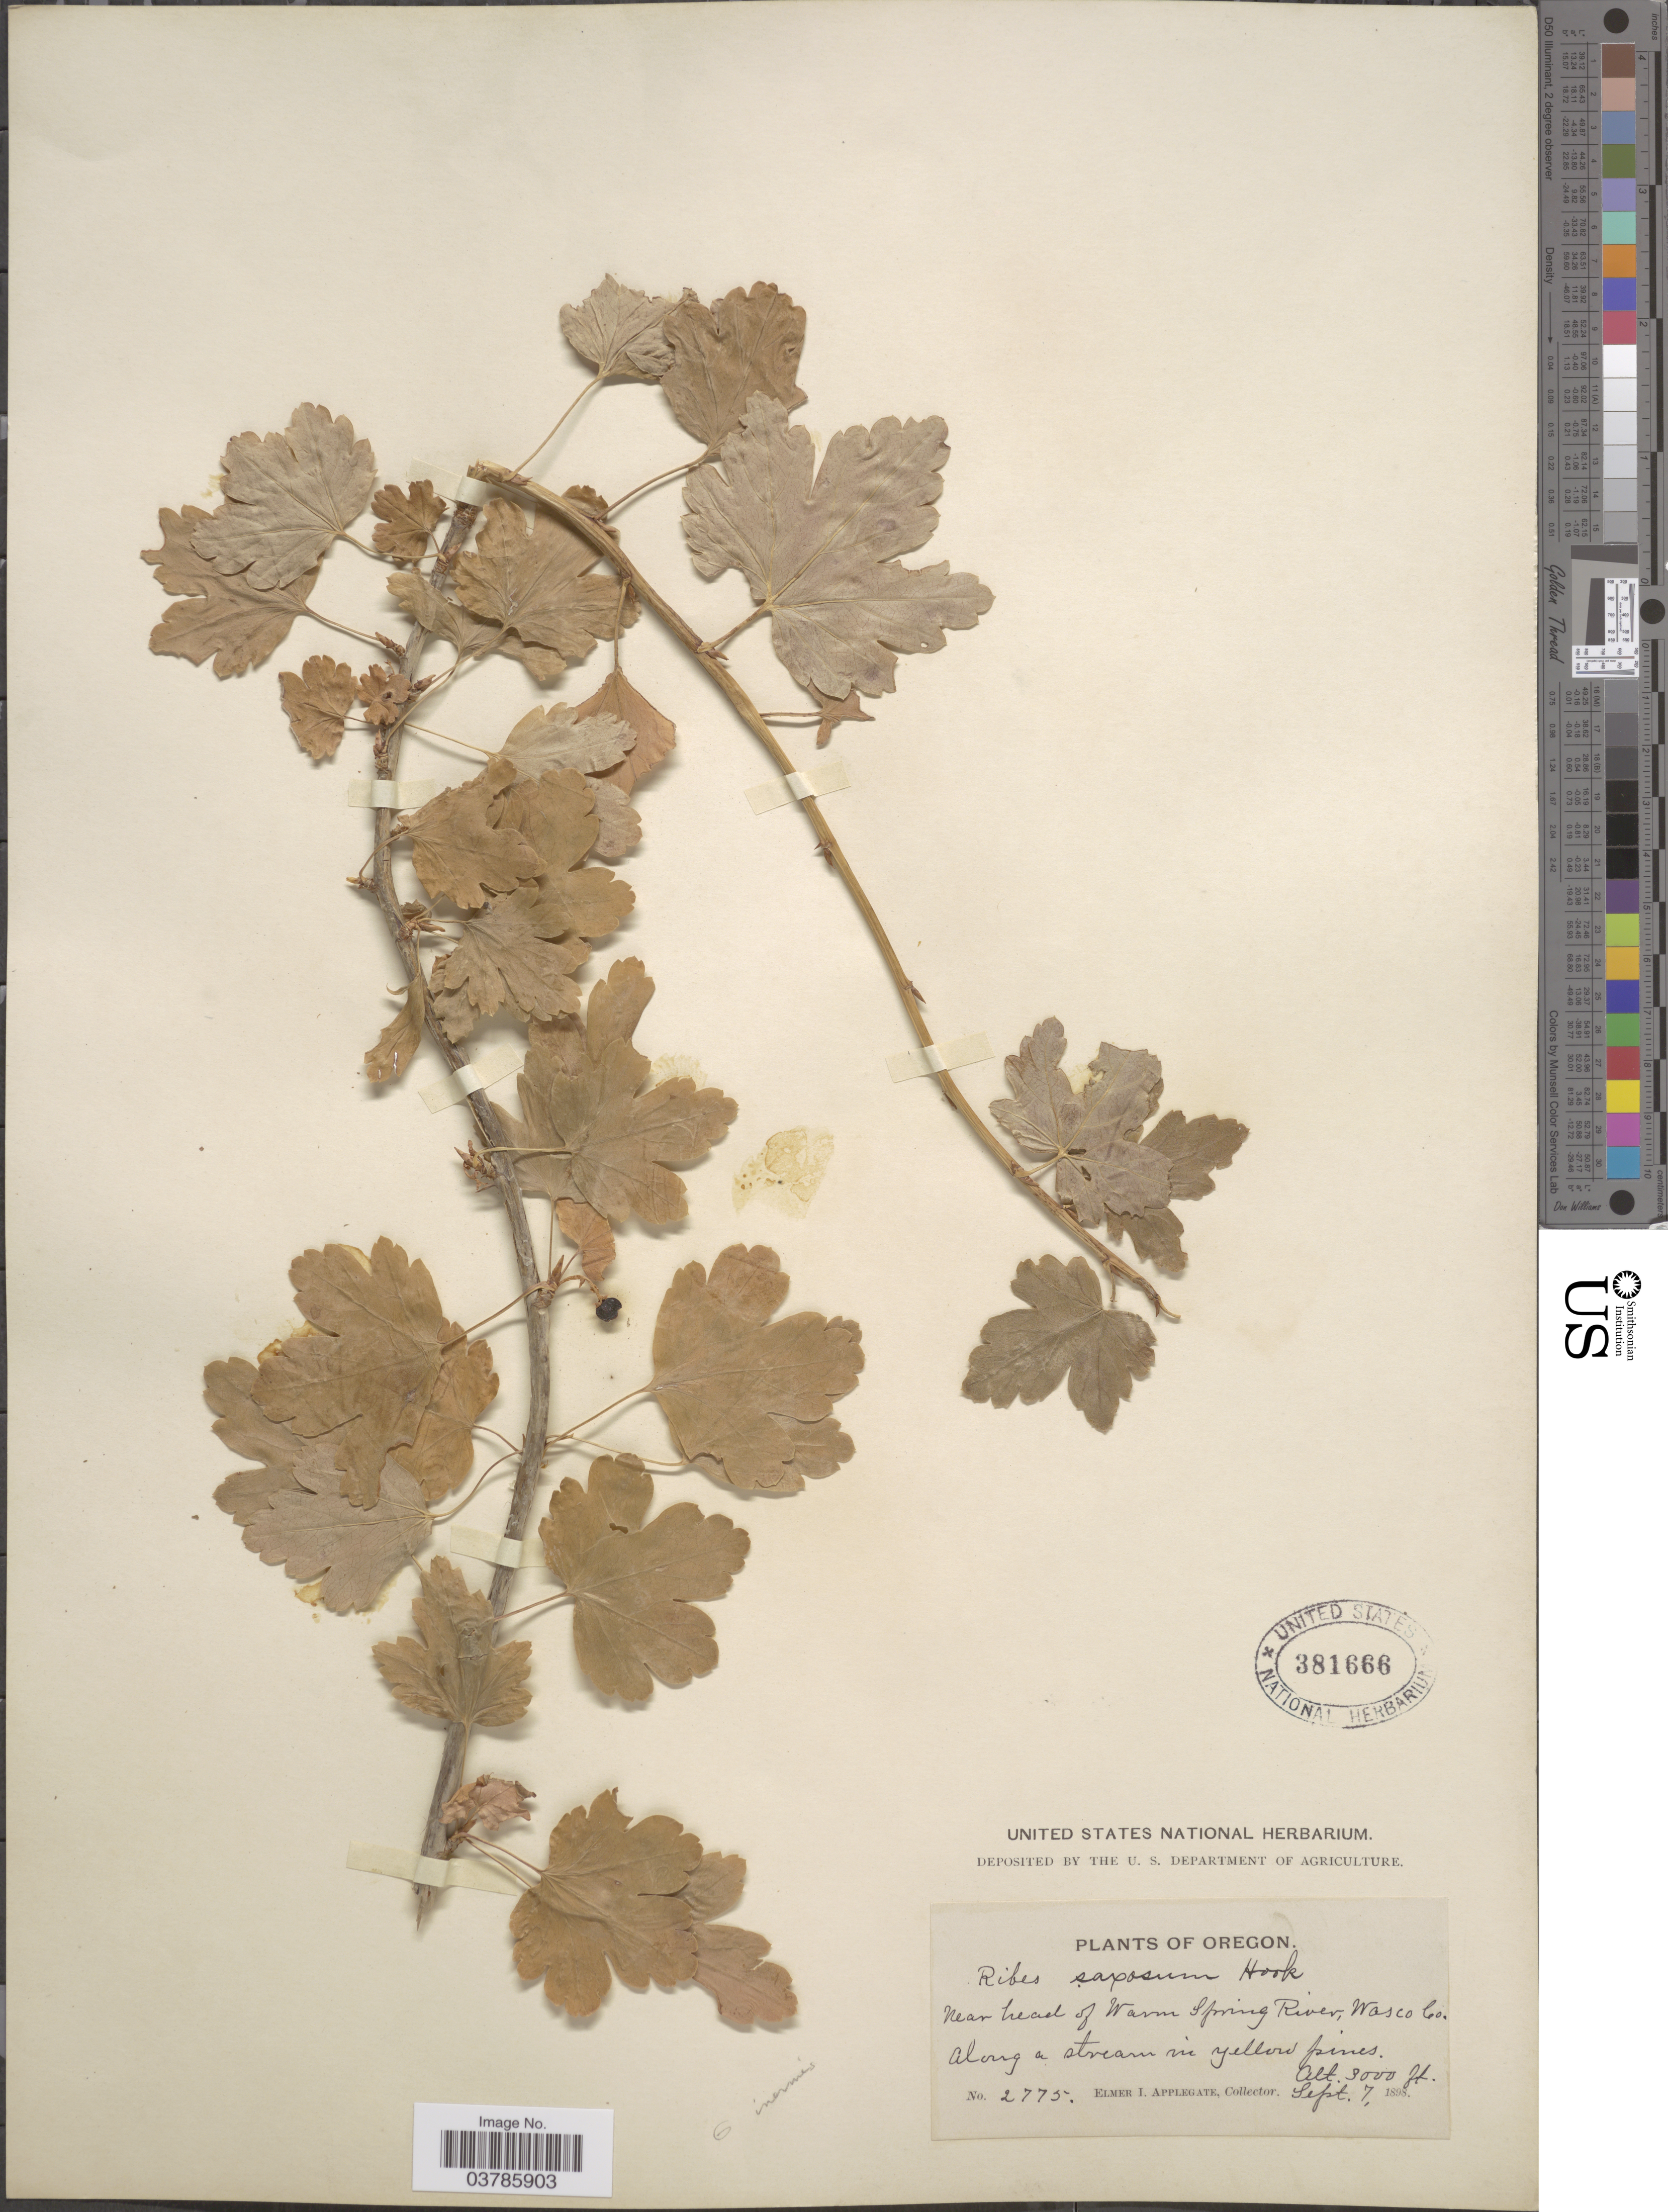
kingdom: Plantae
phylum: Tracheophyta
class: Magnoliopsida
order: Saxifragales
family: Grossulariaceae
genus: Ribes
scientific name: Ribes inerme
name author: Rydb.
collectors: E. I. Applegate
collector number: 2775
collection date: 1898-09-07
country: United States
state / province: Oregon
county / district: Wasco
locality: Near head of Warm Spring River, Wasco Co. Along a stream in yellow pines.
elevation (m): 914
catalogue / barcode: US 381666